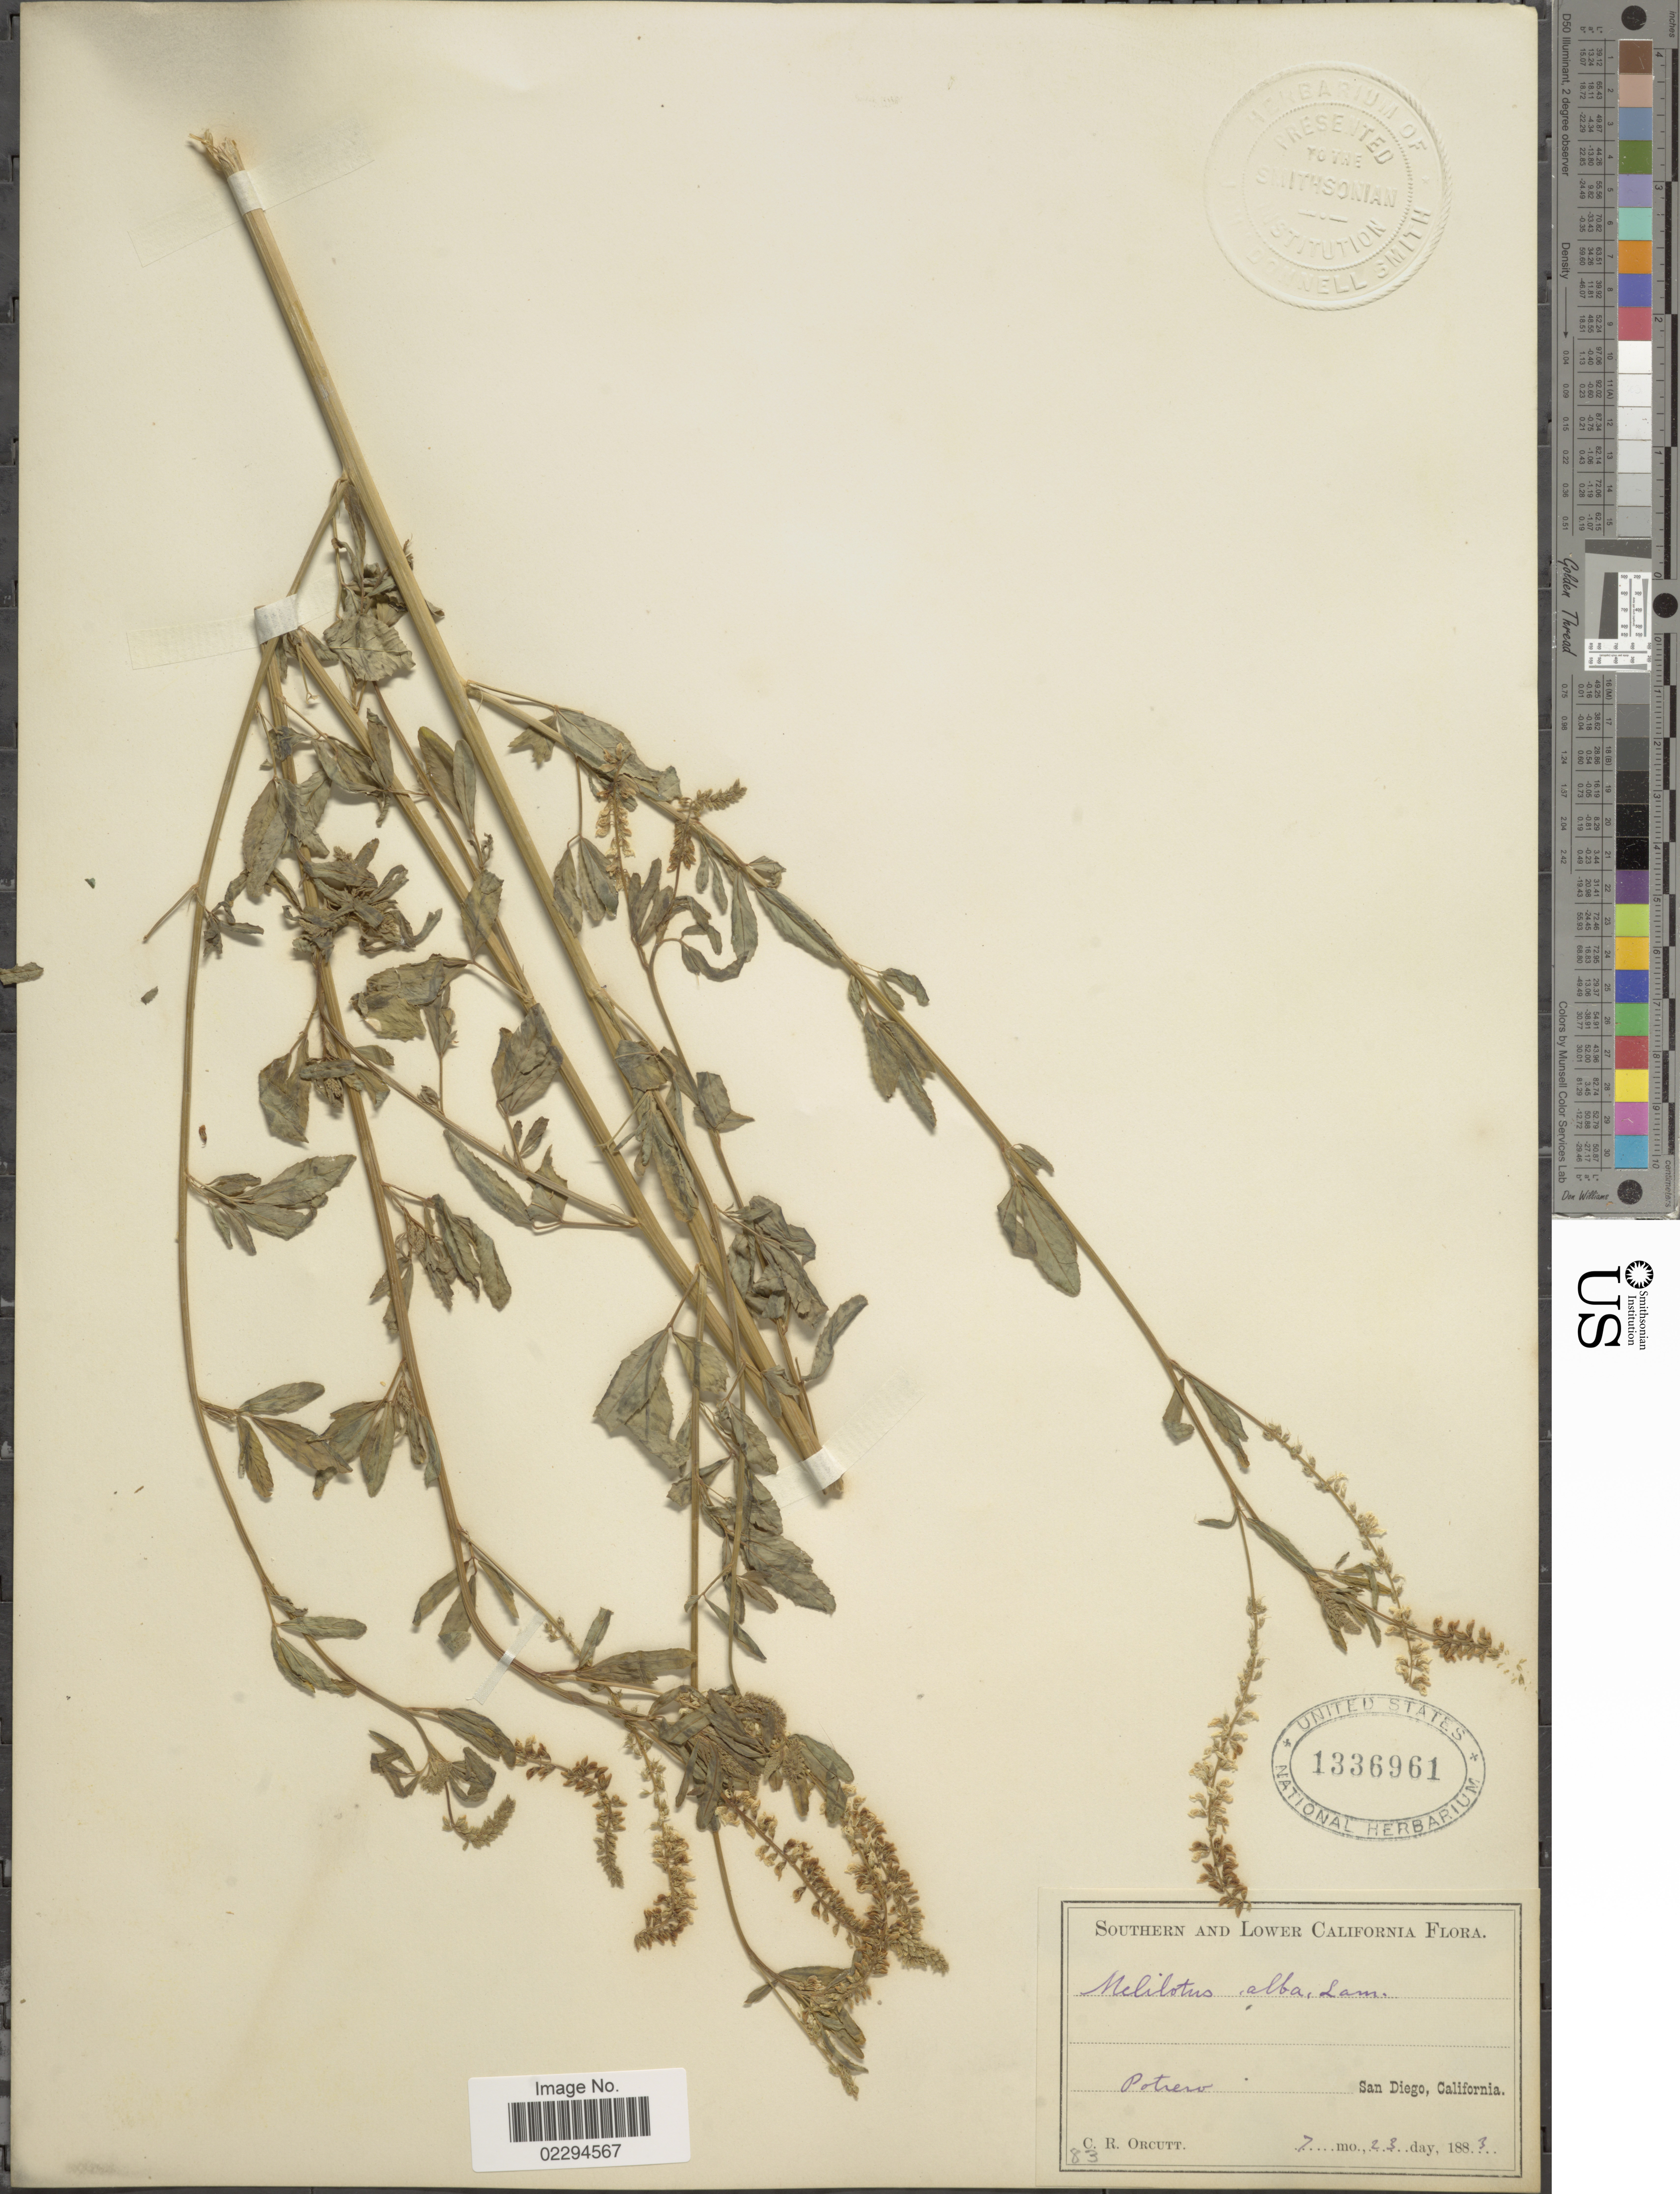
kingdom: Plantae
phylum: Tracheophyta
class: Magnoliopsida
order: Fabales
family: Fabaceae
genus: Melilotus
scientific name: Melilotus albus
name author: Medik.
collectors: C. R. Orcutt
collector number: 83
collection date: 1883-07-23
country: United States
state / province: California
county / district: San Diego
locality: Southern and Lower California. Potrero. San Diego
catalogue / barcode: US 1336961